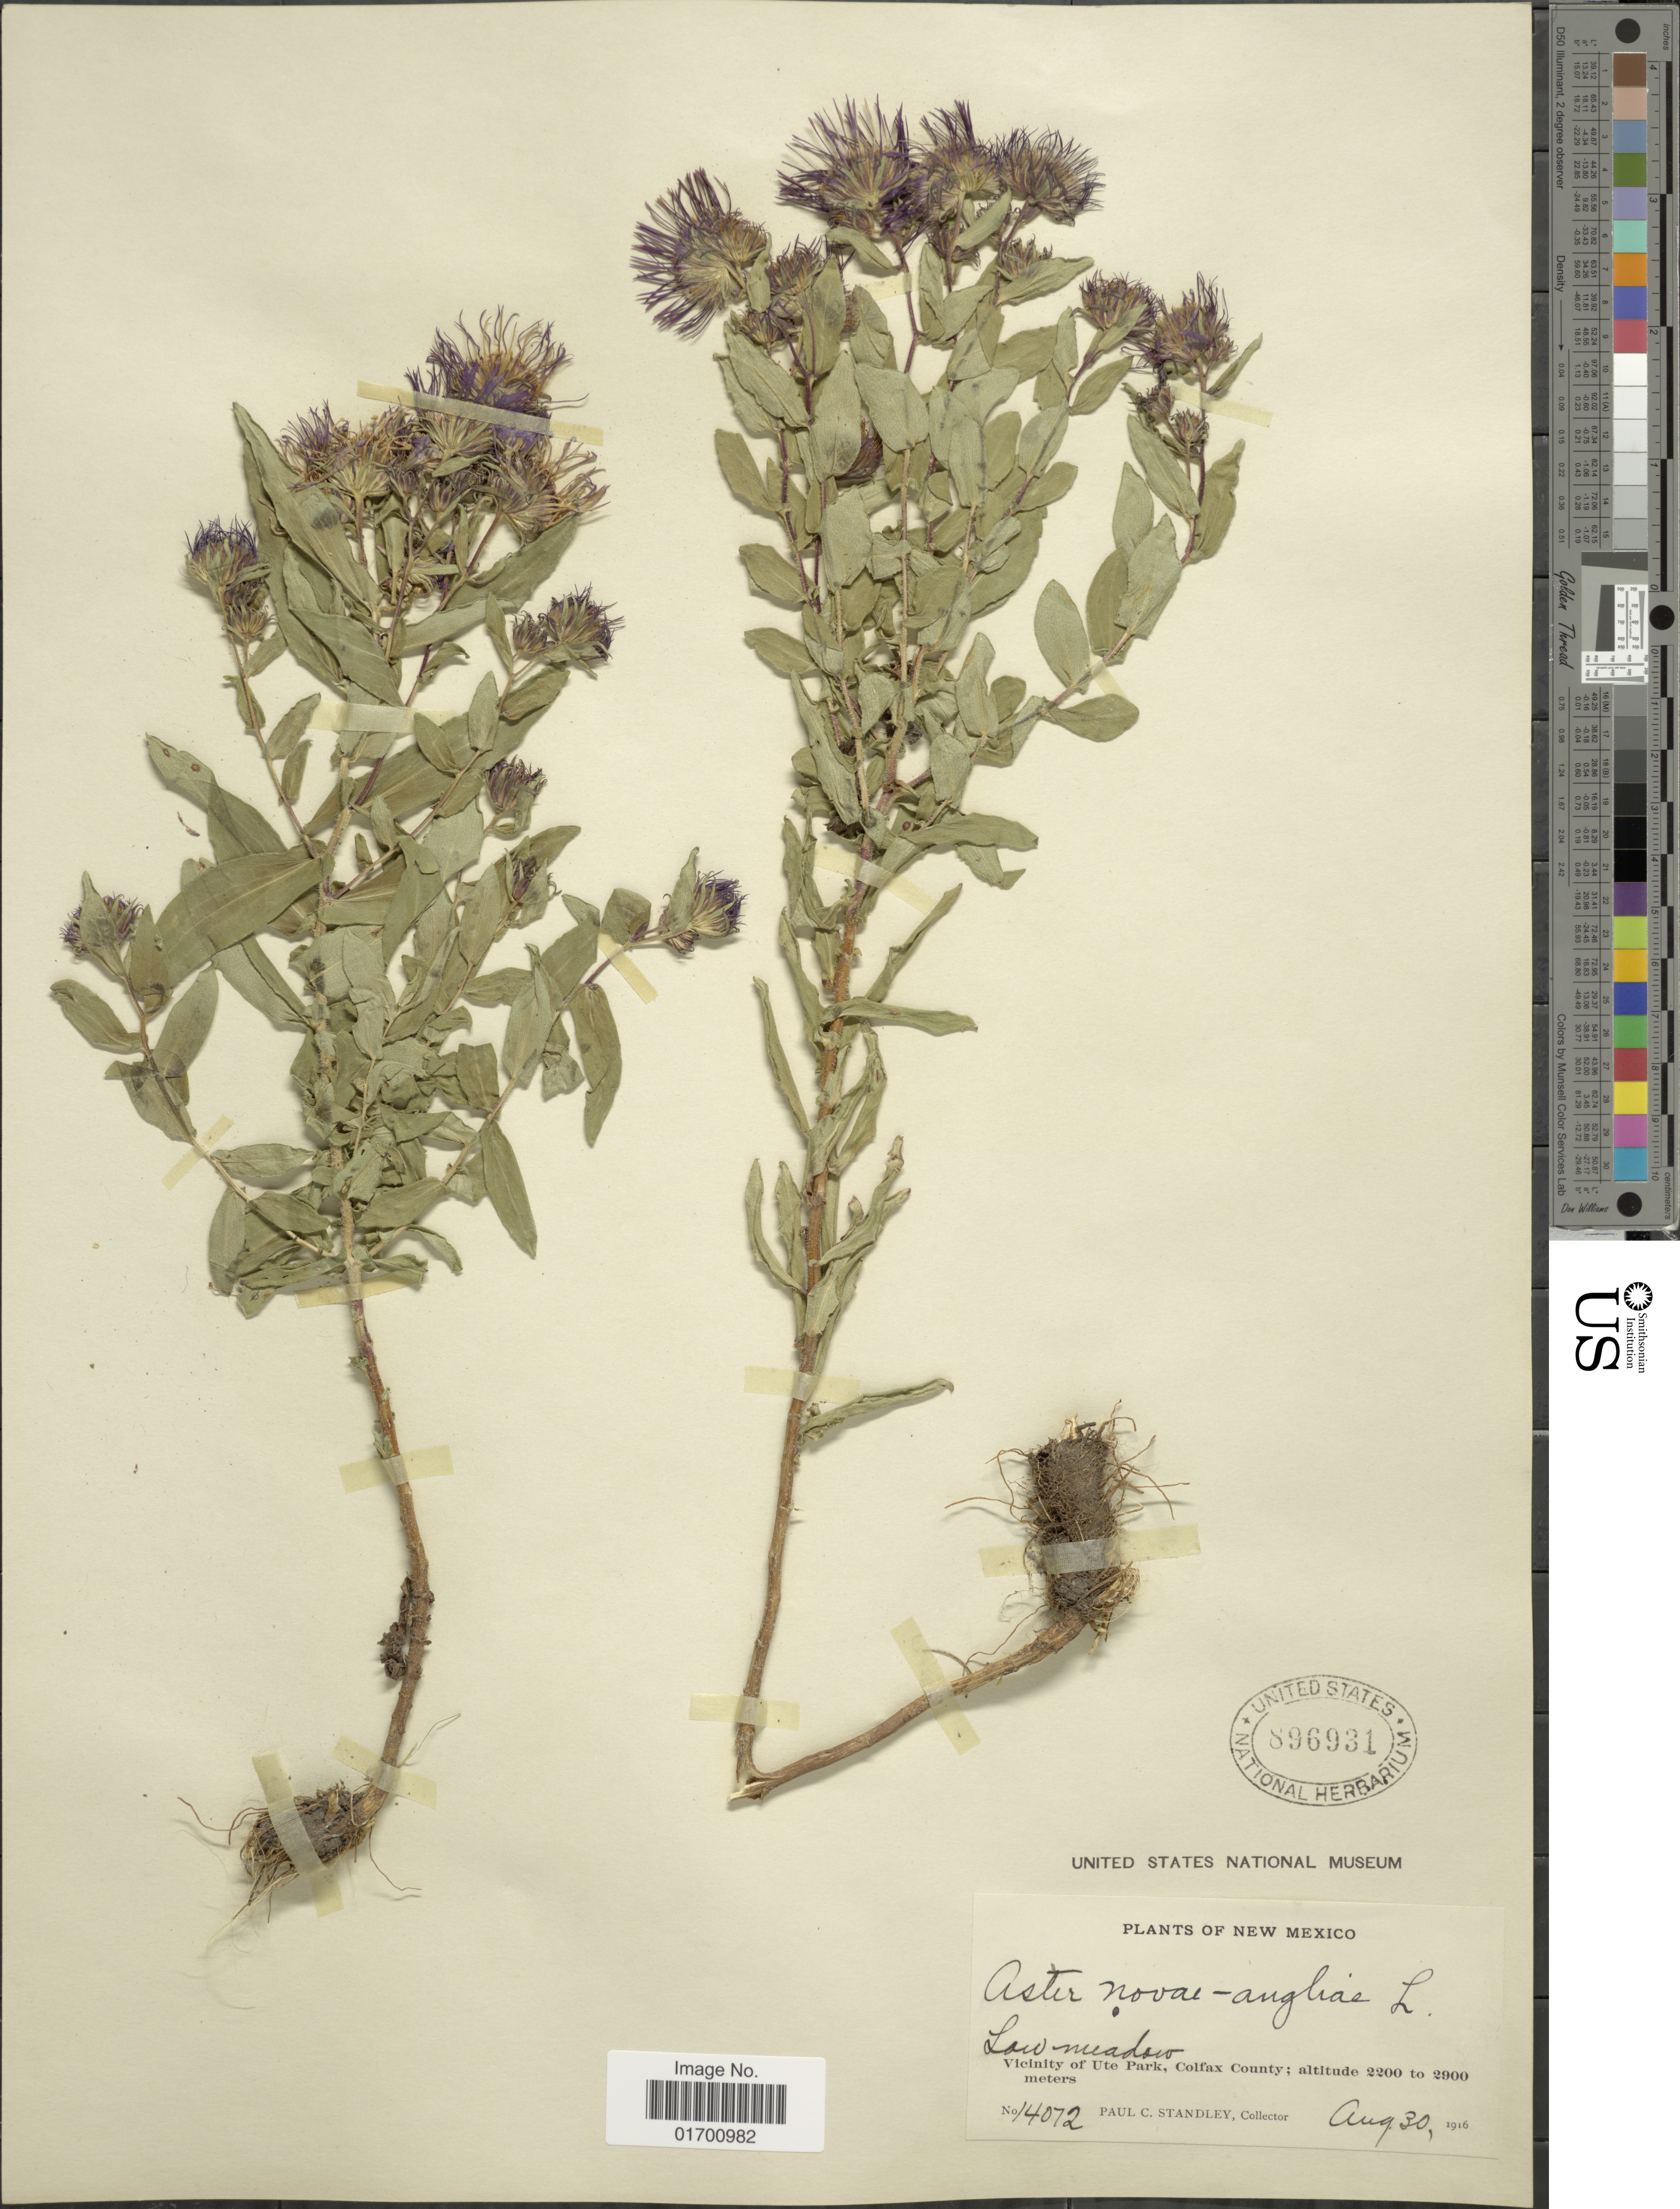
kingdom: Plantae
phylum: Tracheophyta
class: Magnoliopsida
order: Asterales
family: Asteraceae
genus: Symphyotrichum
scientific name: Symphyotrichum novae-angliae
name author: (L.) G.L. Nesom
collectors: P. C. Standley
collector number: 14072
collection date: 1916-08-30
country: United States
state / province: New Mexico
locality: Vicinity of Ute Park, Colfax County.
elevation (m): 2200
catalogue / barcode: US 896931